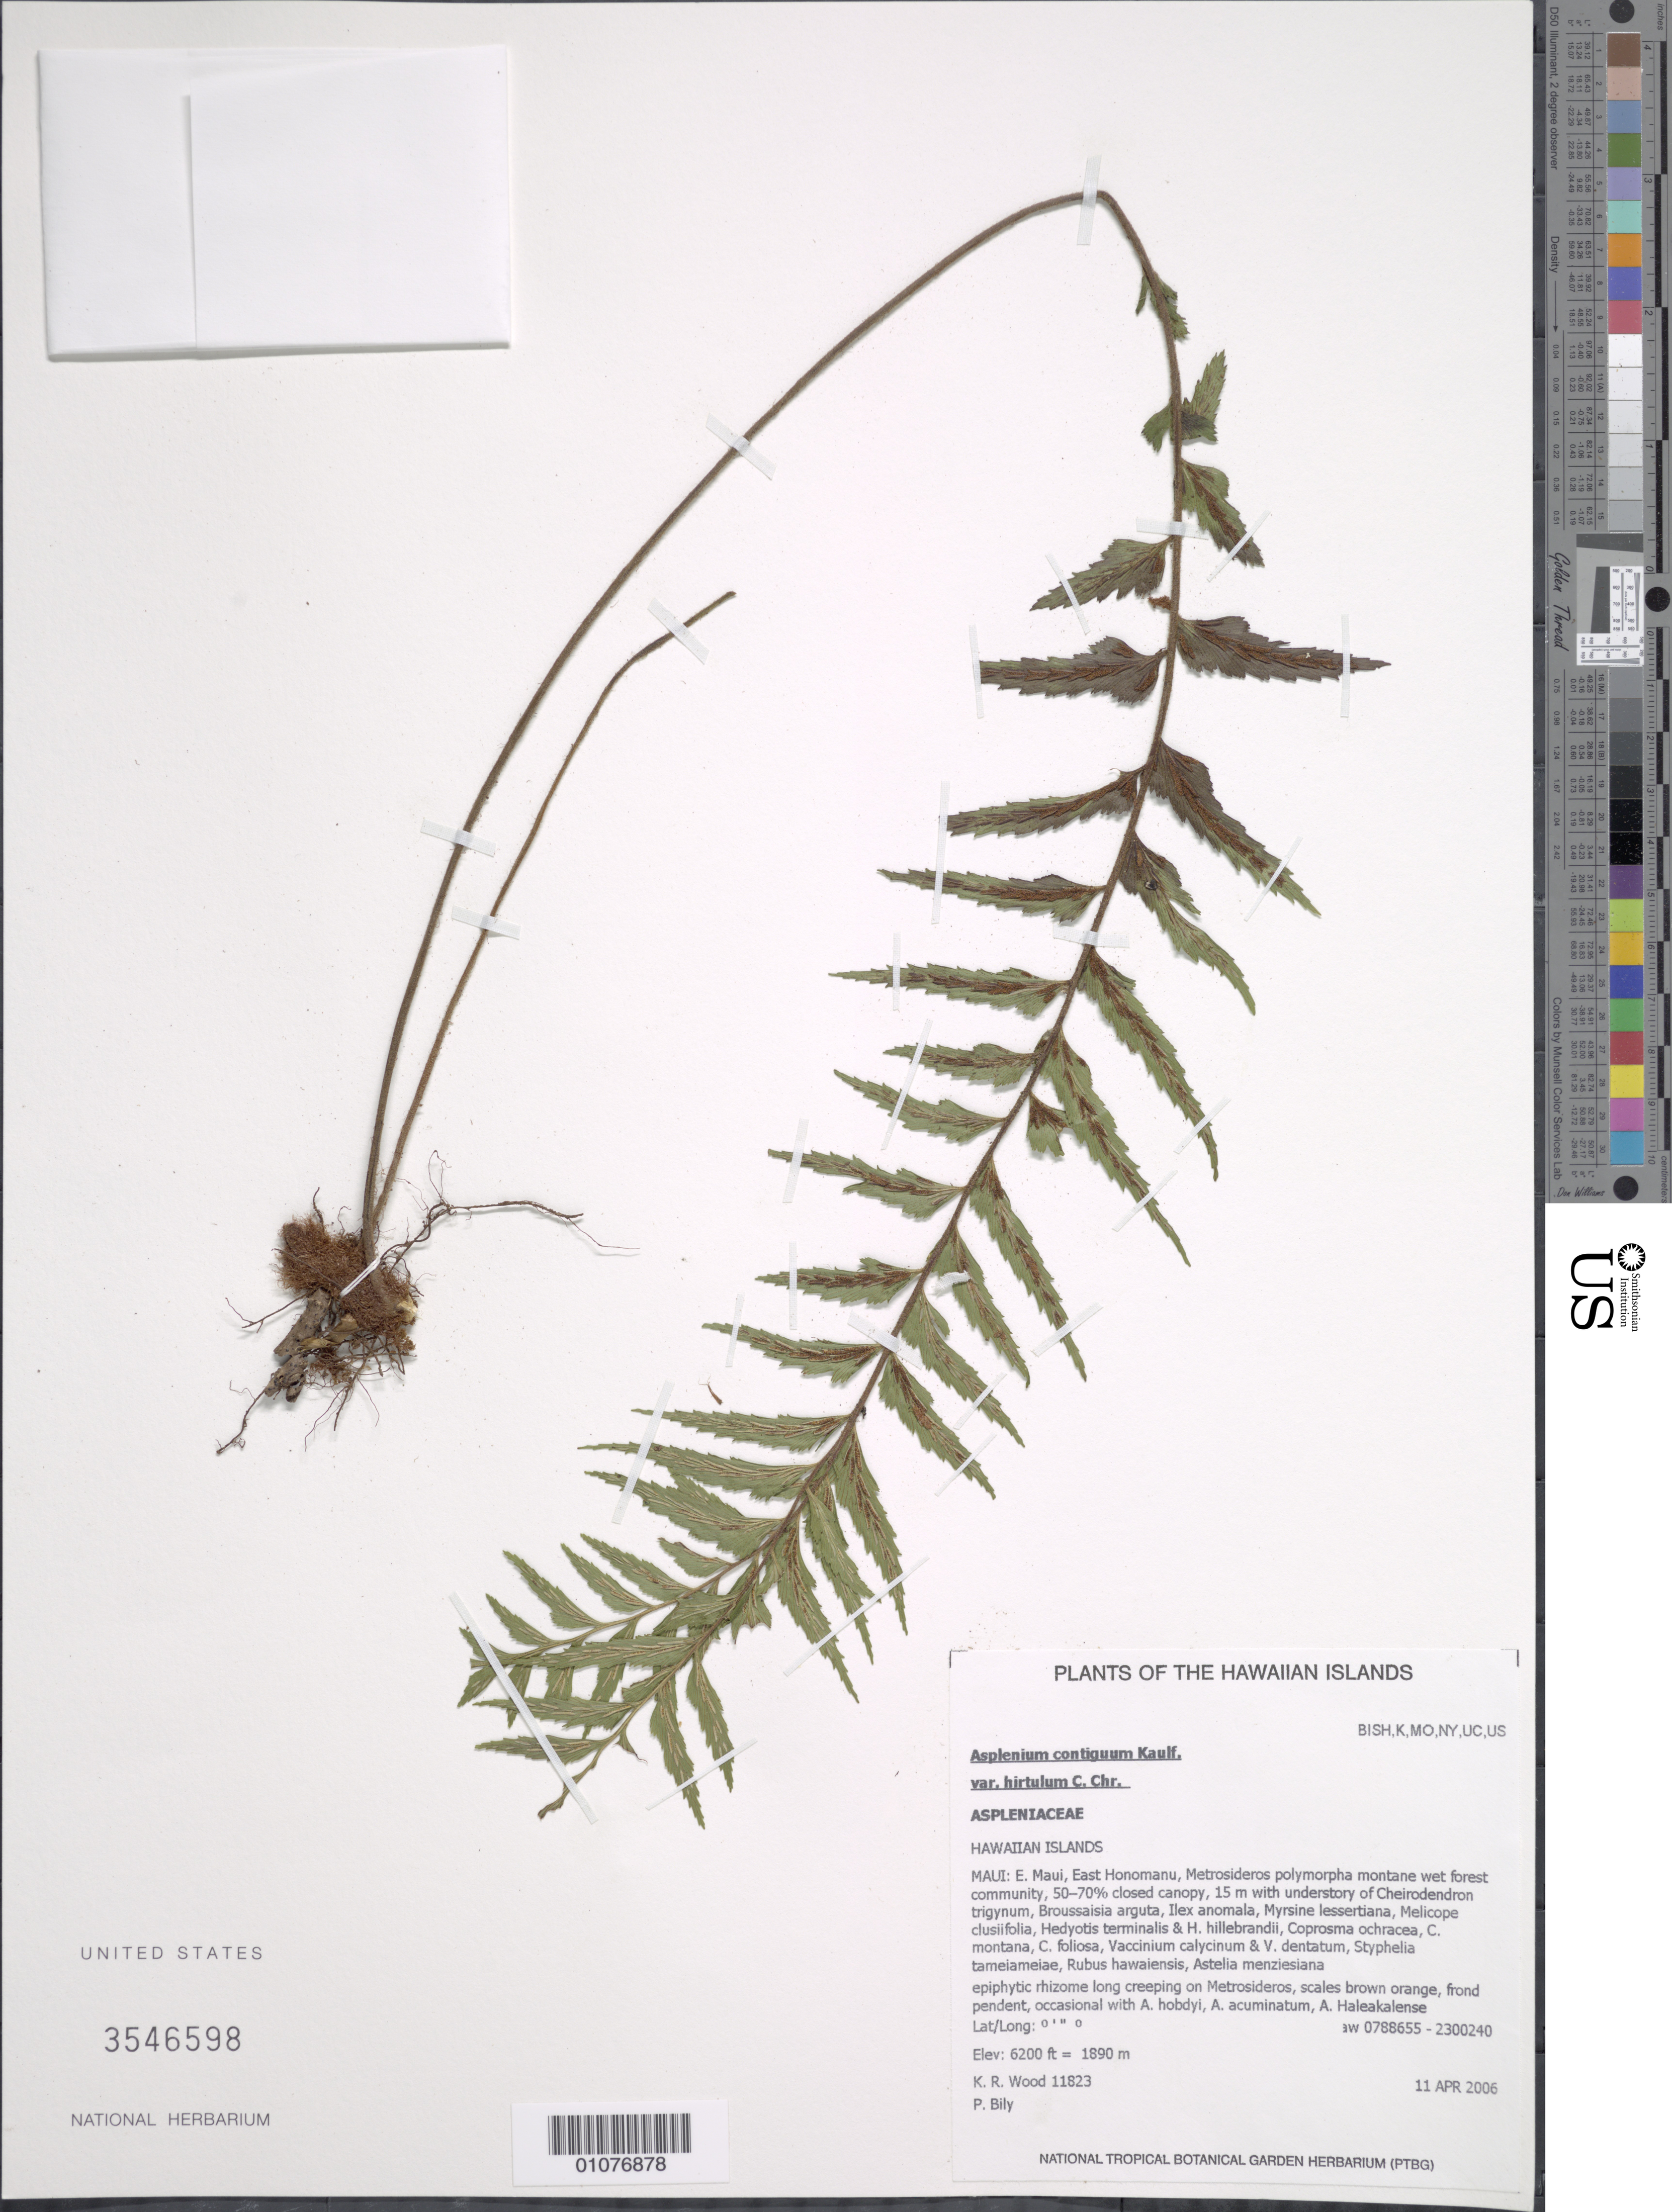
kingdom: Plantae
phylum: Tracheophyta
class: Polypodiopsida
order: Polypodiales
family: Aspleniaceae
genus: Asplenium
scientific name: Asplenium contiguum var. hirtulum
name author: C. Chr.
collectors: K. R. Wood & P. Bily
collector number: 11823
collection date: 2006-04-11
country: United States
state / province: Hawaii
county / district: Maui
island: Maui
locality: E Maui, E Honomanu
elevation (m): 1890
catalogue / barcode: US 3546598